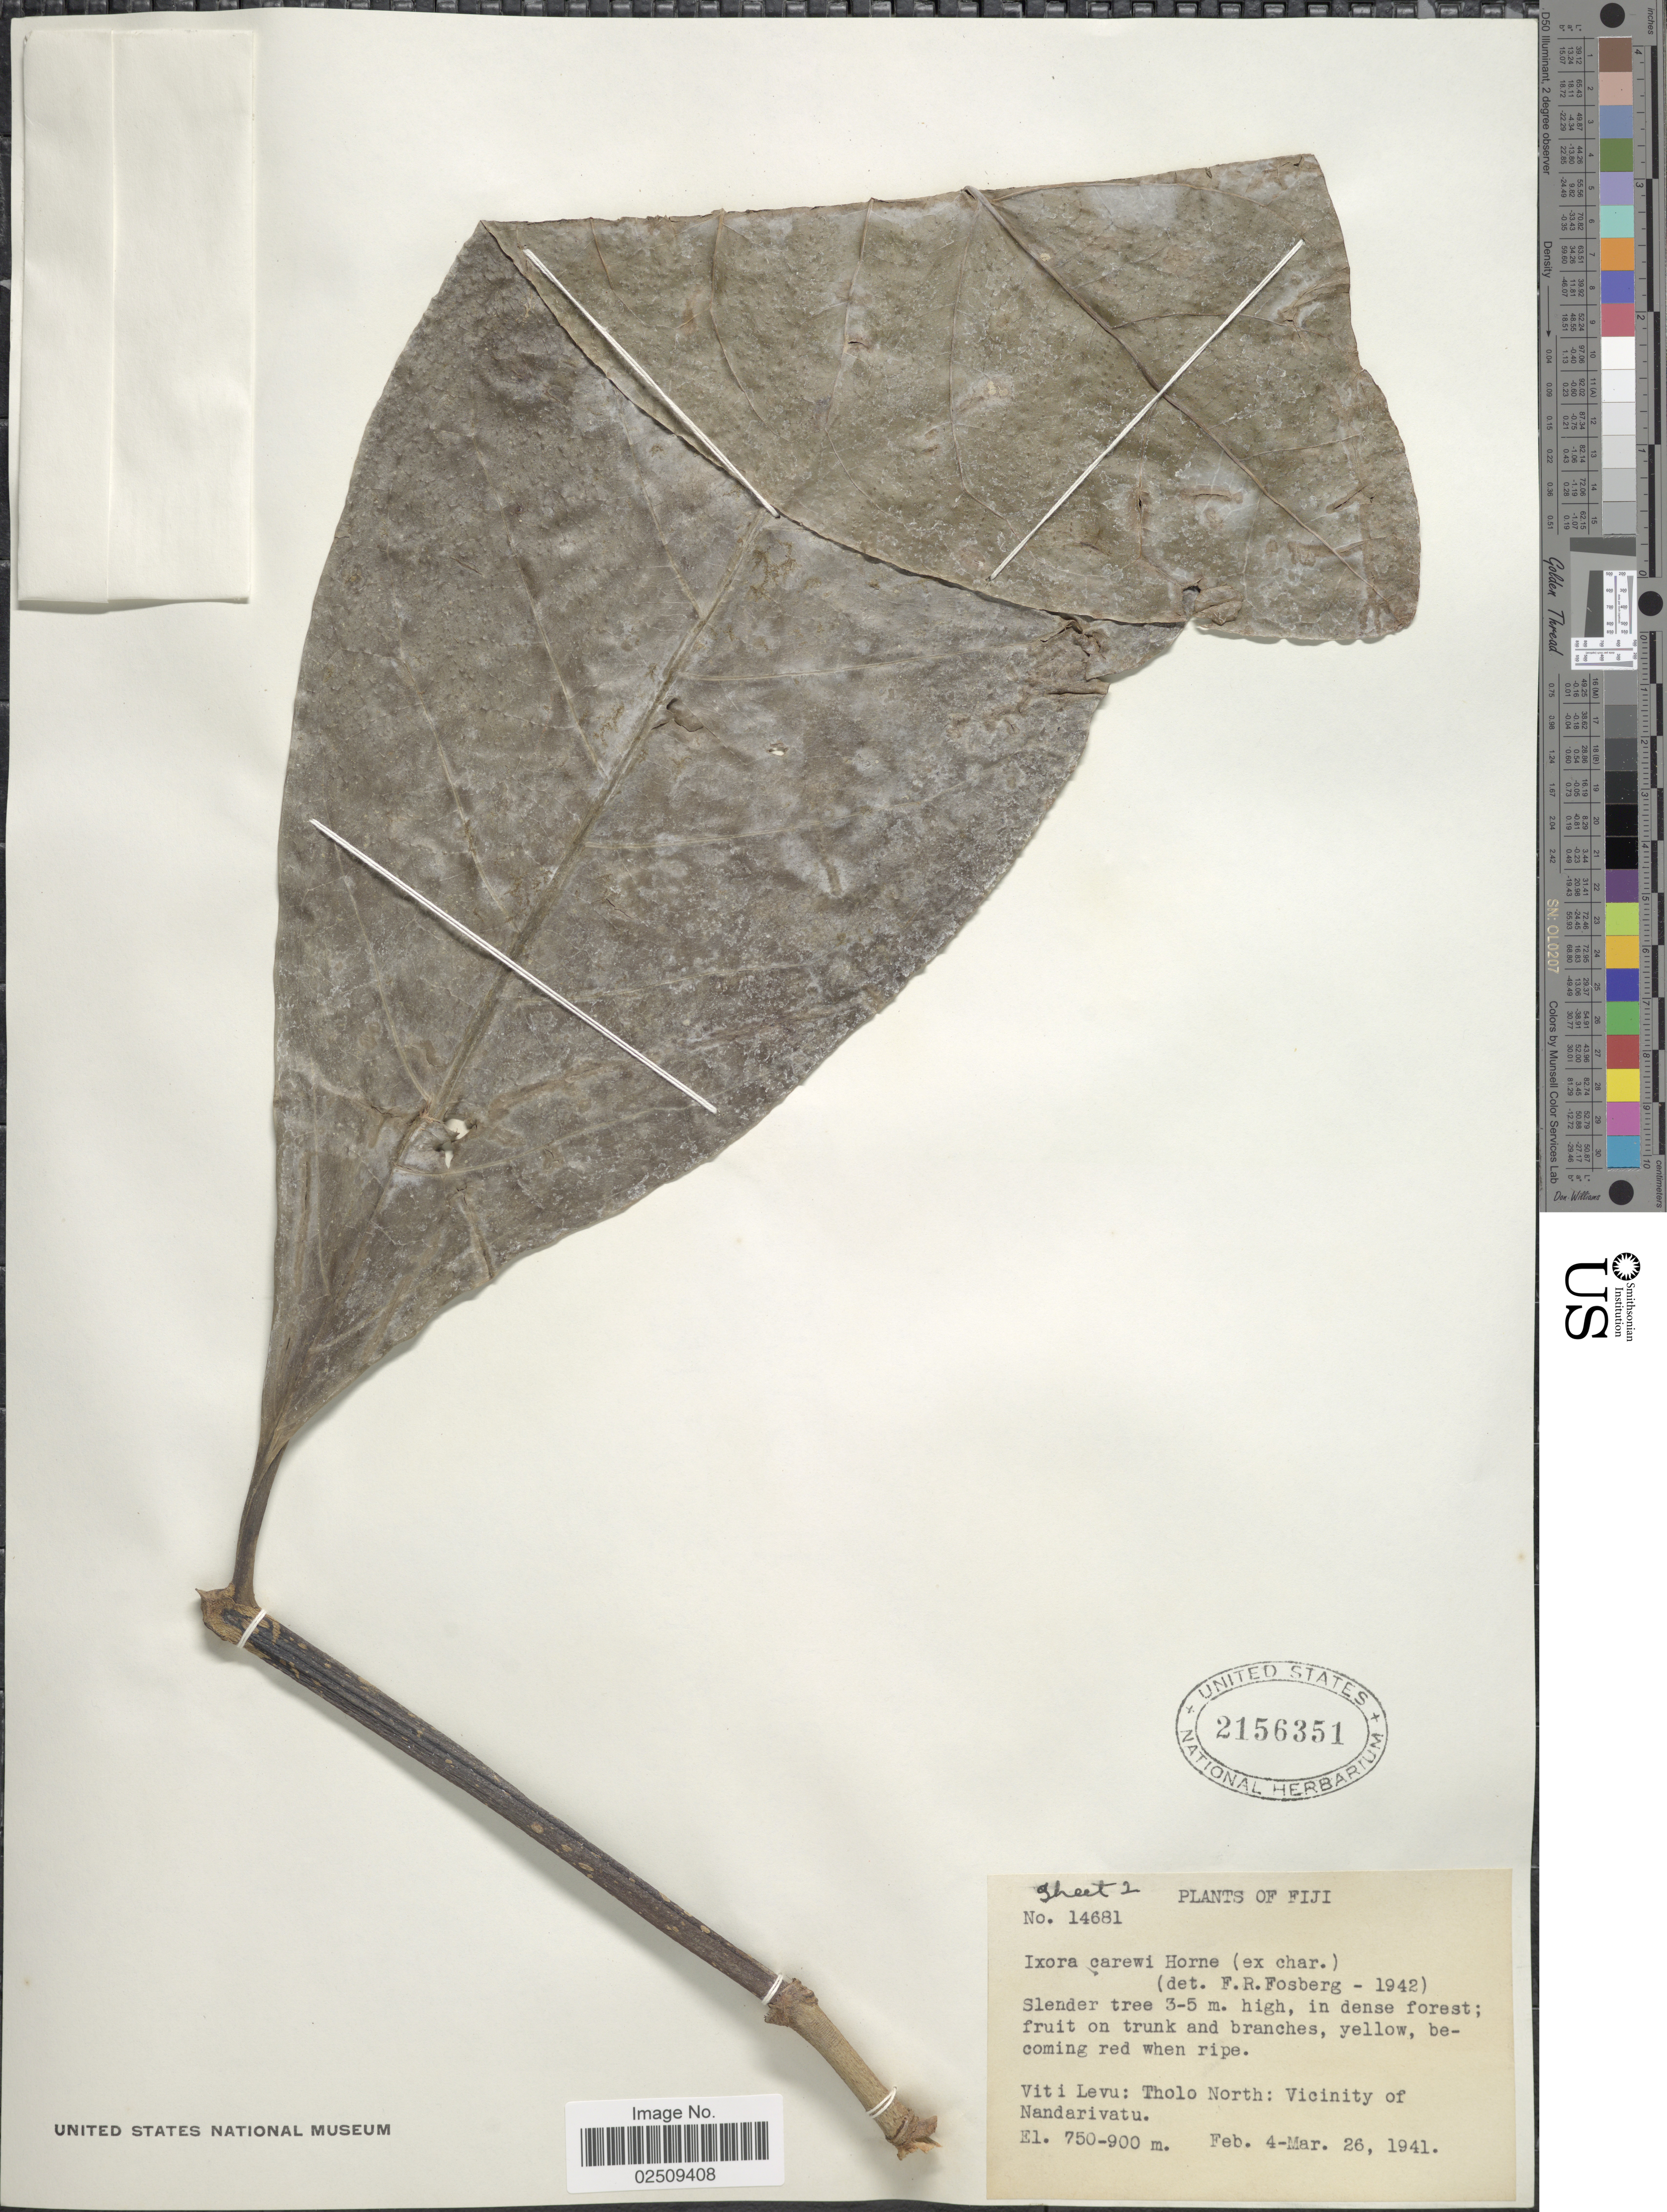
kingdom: Plantae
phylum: Tracheophyta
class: Magnoliopsida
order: Gentianales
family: Rubiaceae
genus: Ixora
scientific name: Ixora carewii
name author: Horne ex Baker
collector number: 14681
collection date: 1941-02-04/1941-03-26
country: Fiji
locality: Viti Levu: Tholo North: Vicinity of Nandarivatu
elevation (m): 750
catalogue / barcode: US 2156351